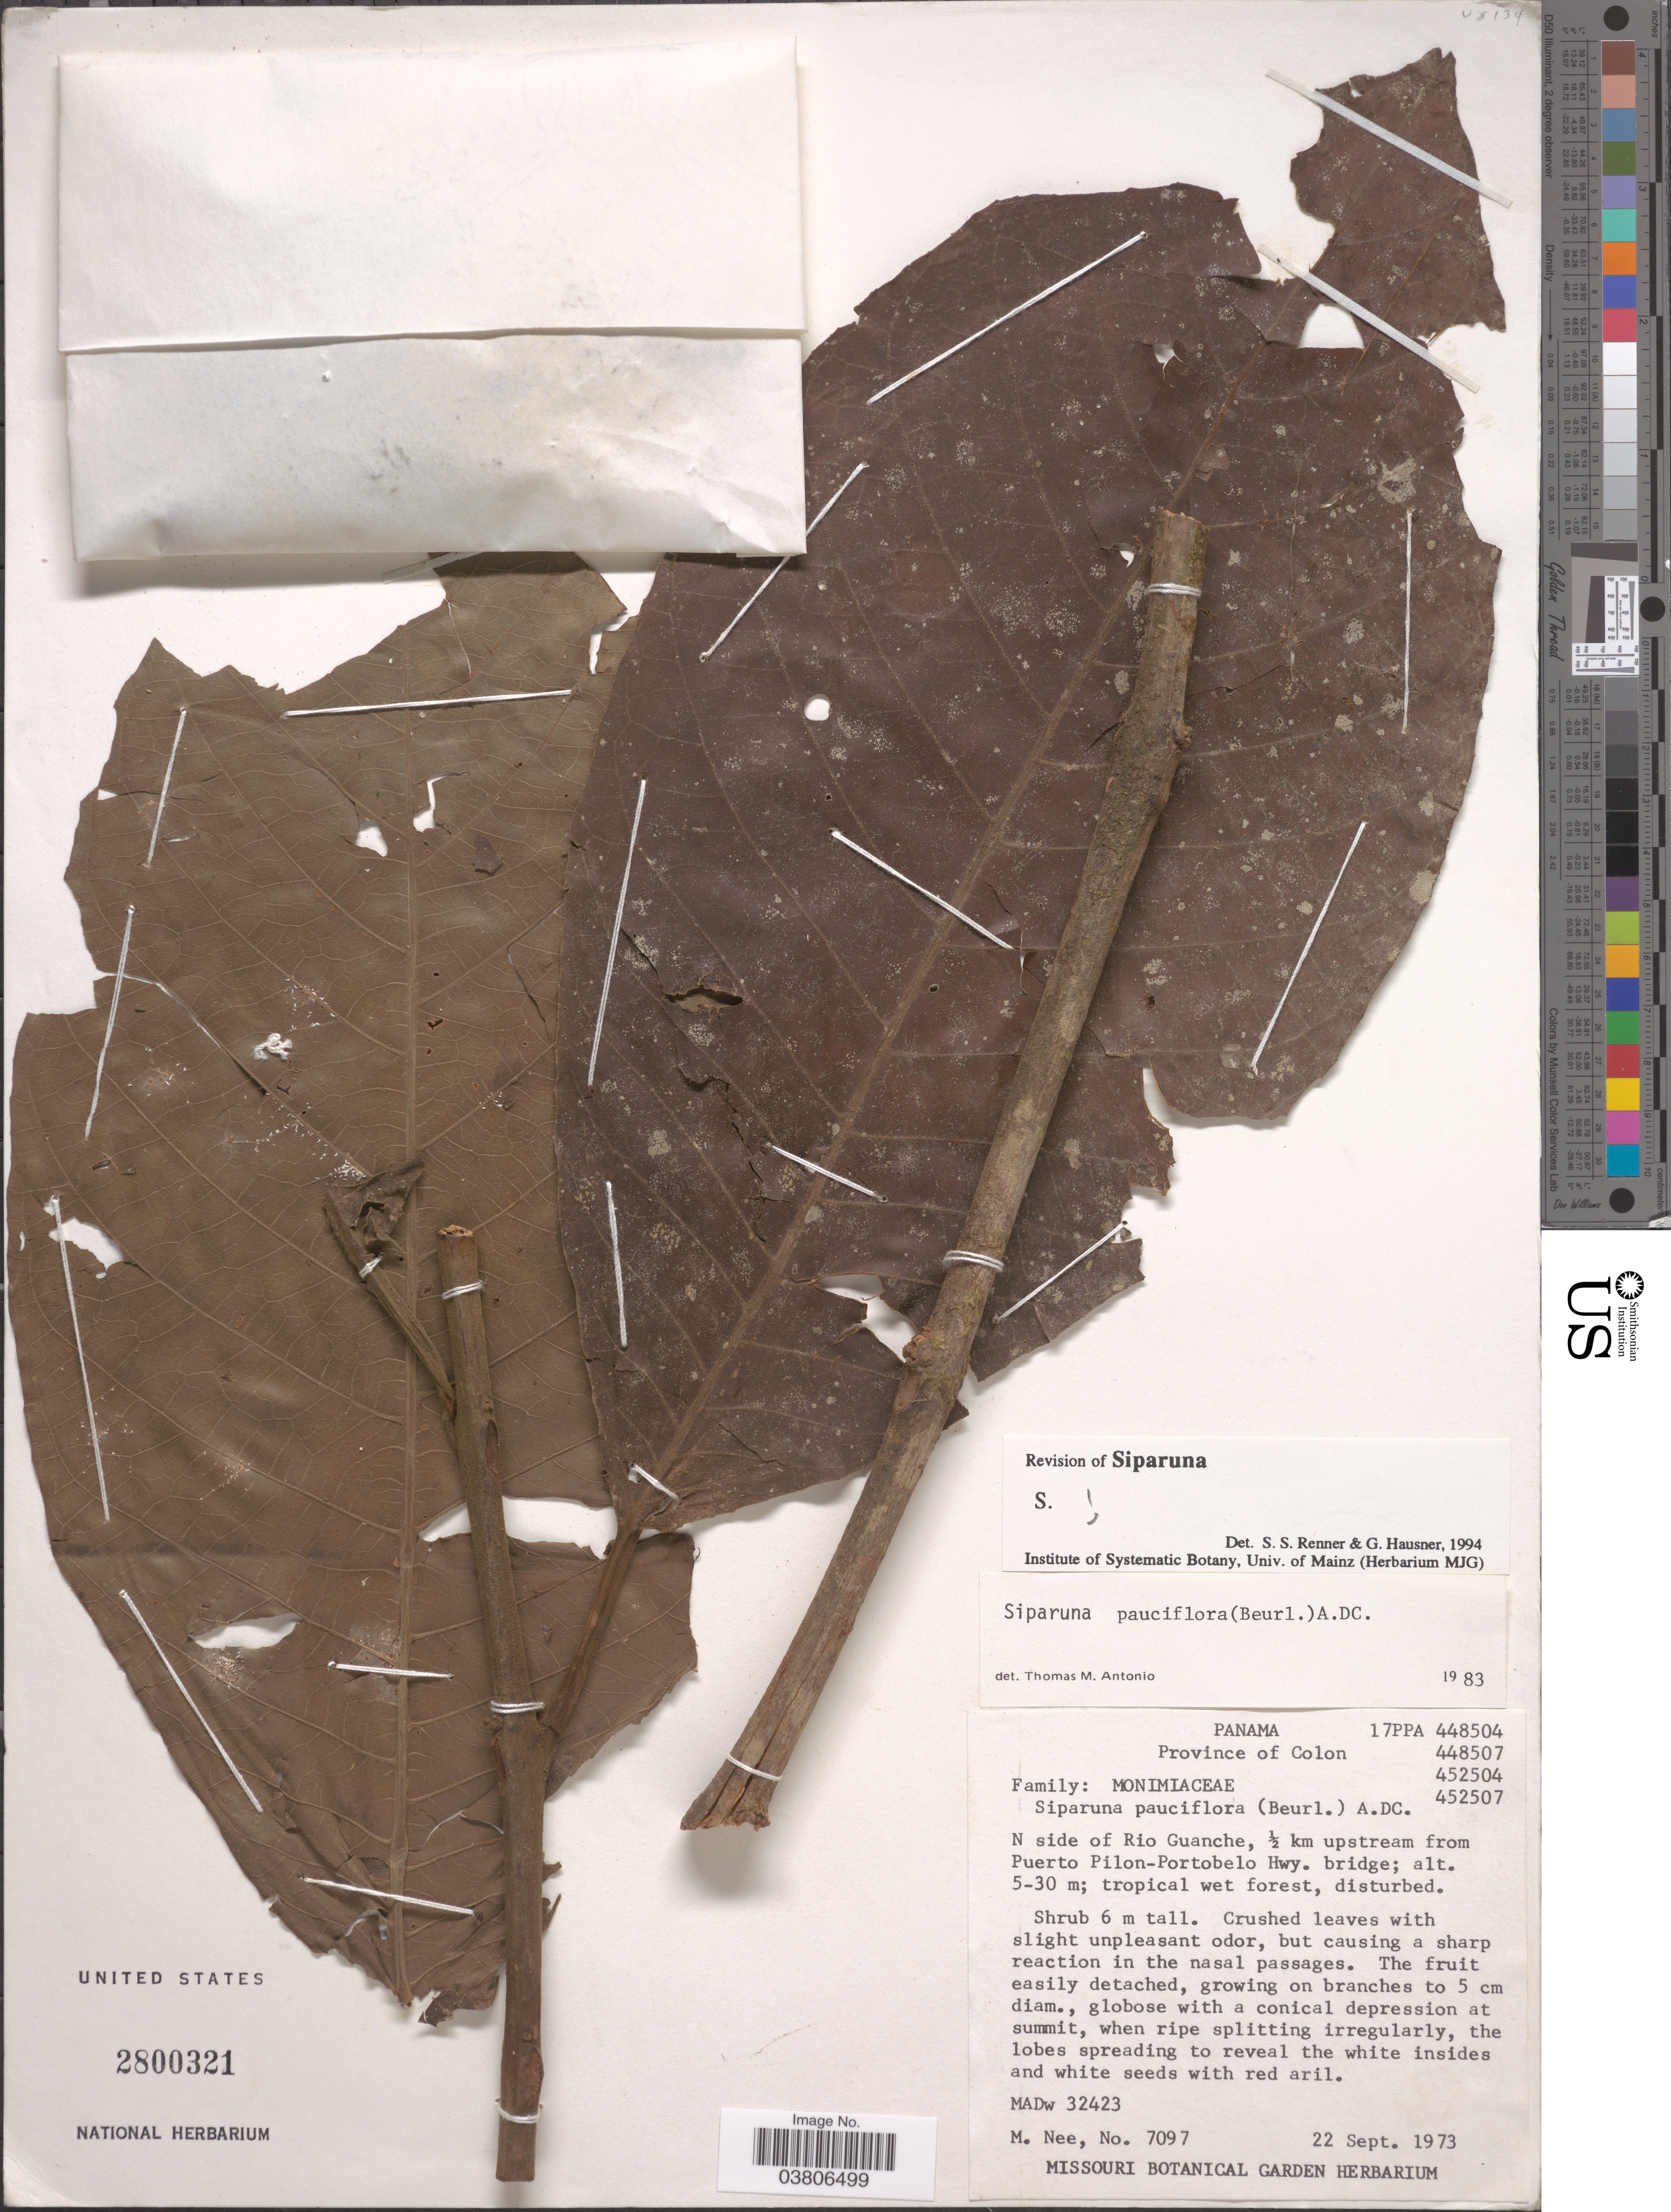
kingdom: Plantae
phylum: Tracheophyta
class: Magnoliopsida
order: Laurales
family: Siparunaceae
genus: Siparuna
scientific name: Siparuna pauciflora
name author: (Beurling) A. DC.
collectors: M. Nee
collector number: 7097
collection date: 1973-09-22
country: Panama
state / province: Colón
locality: N side of Rio Guanche, ½ km upstream from Puerto Pilon-Portobelo Hwy. bridge.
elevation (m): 5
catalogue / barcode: US 2800321